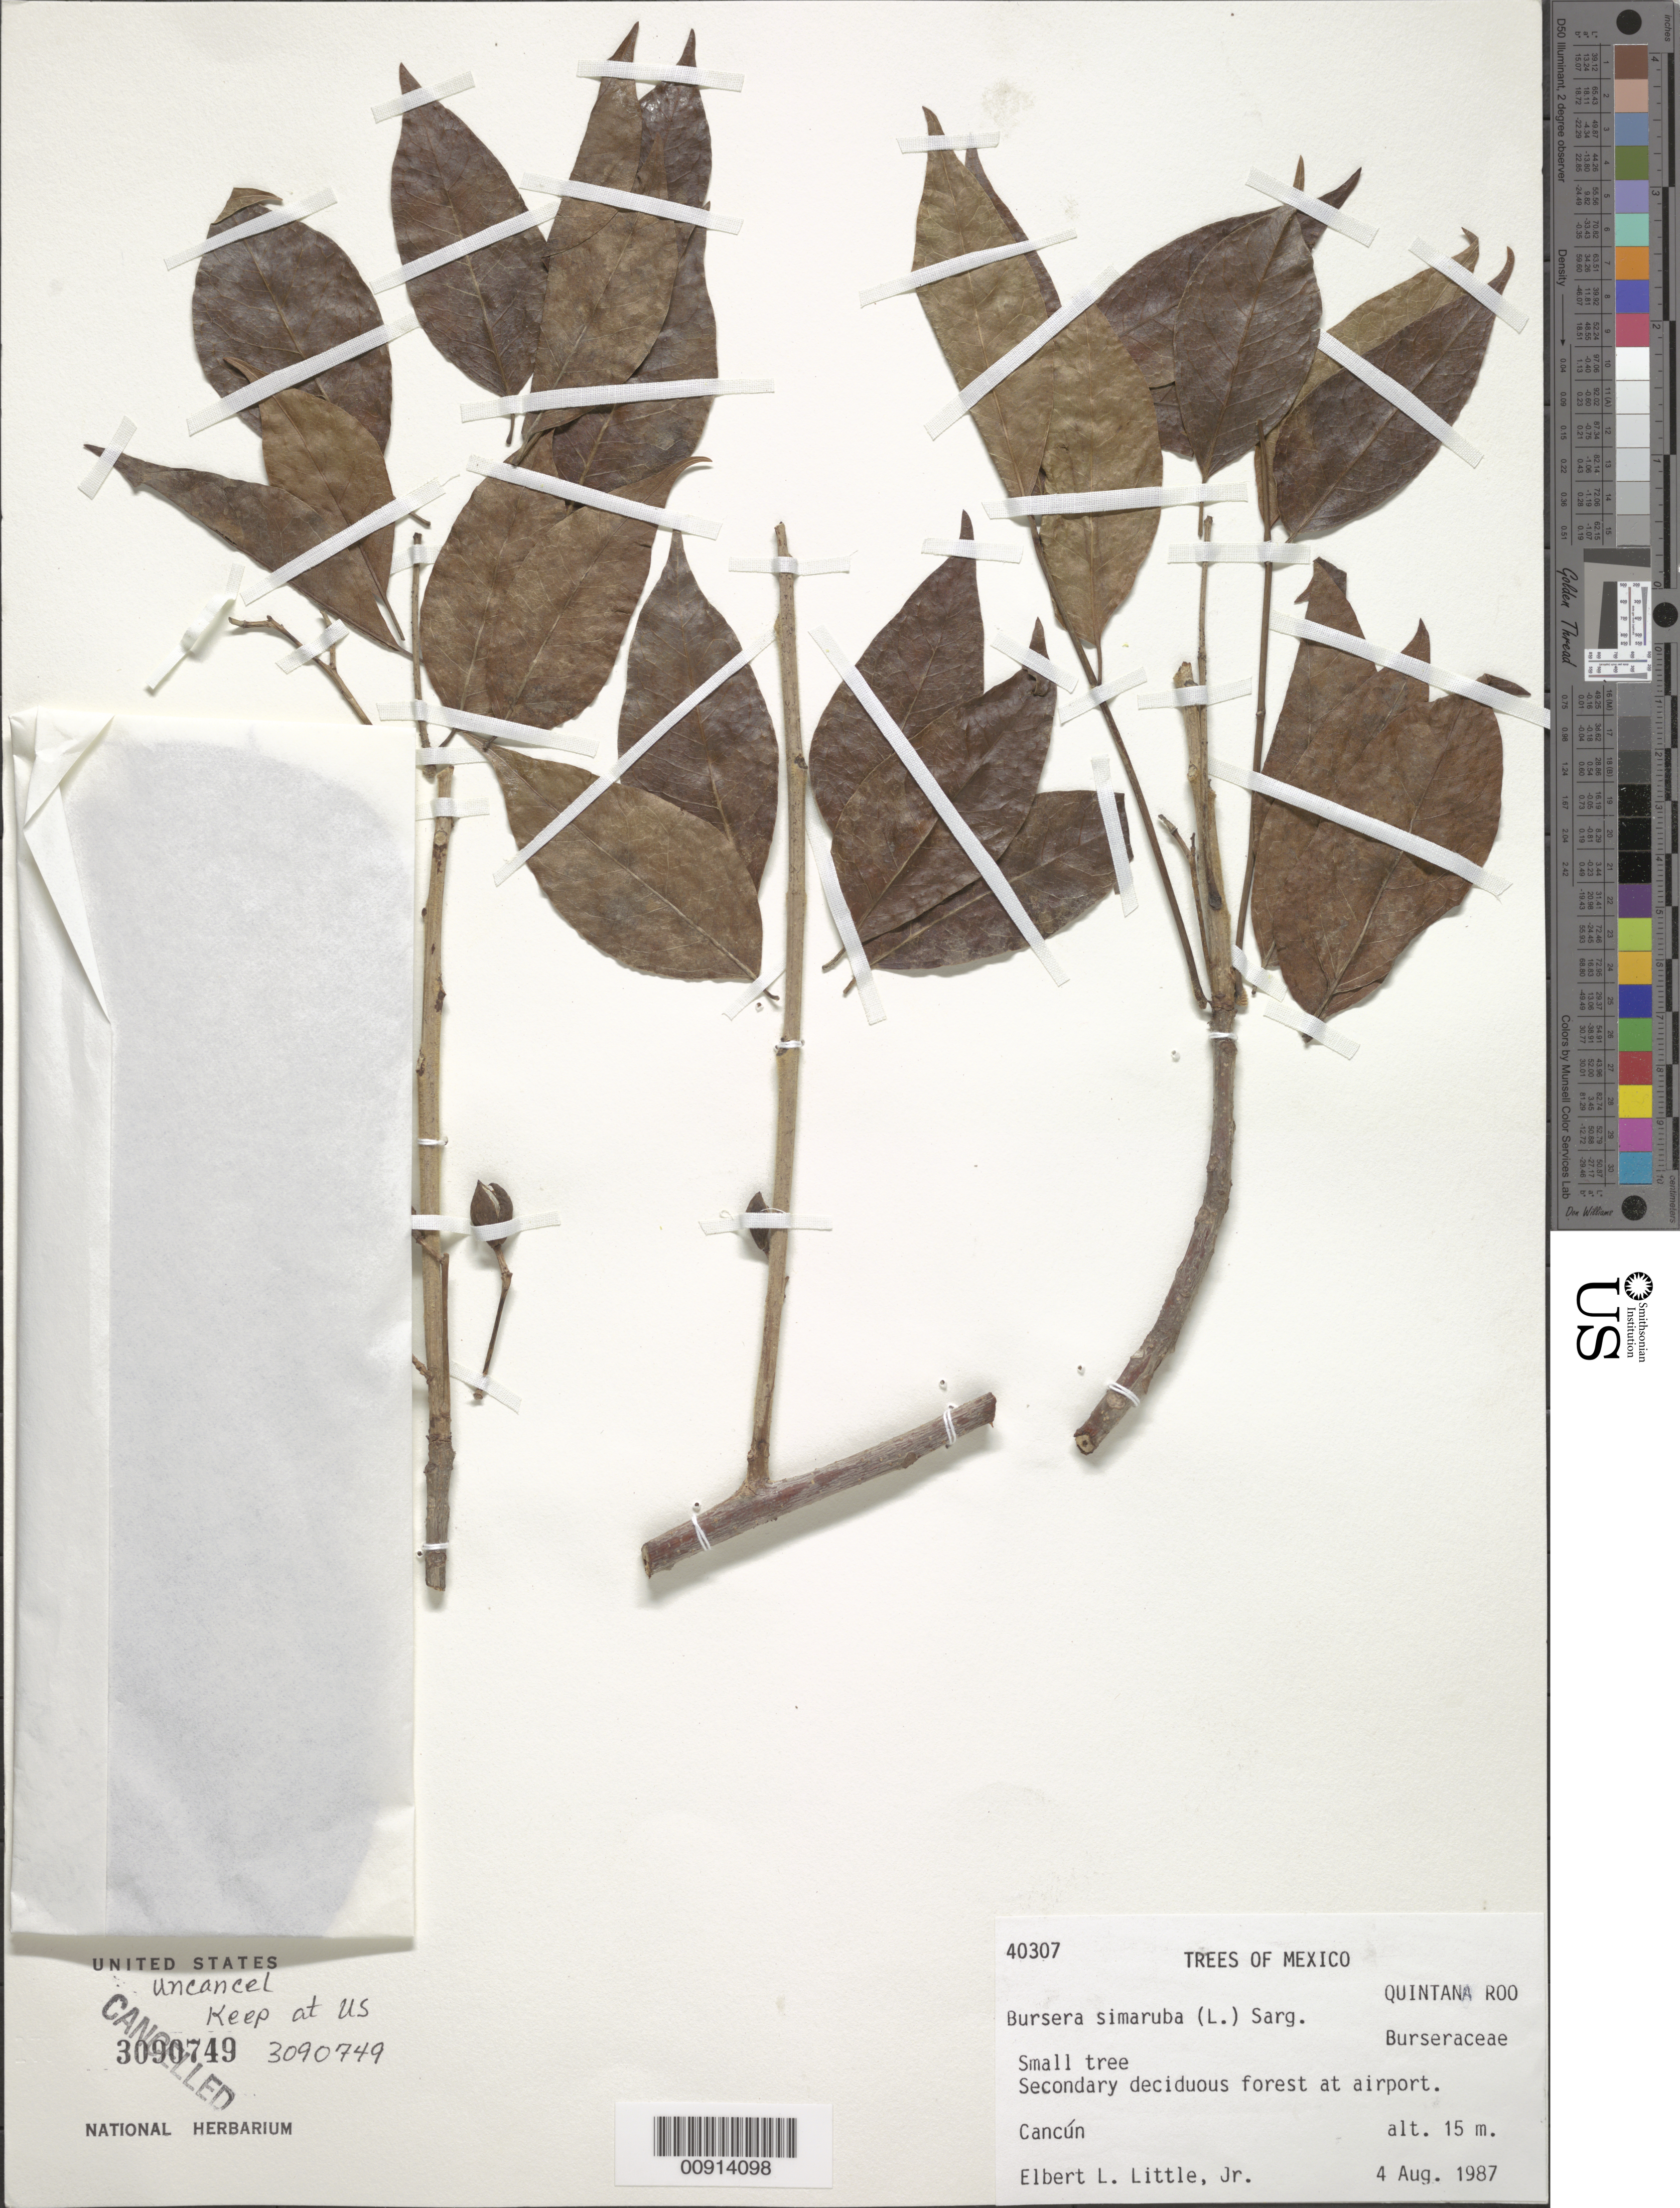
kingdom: Plantae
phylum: Tracheophyta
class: Magnoliopsida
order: Sapindales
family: Burseraceae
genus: Bursera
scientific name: Bursera simaruba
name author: (L.) Sarg.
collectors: E. L. Little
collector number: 40307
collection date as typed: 04 Aug 1987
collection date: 1987-08-04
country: Mexico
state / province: Quintana Roo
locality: Cancún, Quintana Roo.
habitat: Secondary deciduos forest at airport.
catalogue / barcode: US 3090749